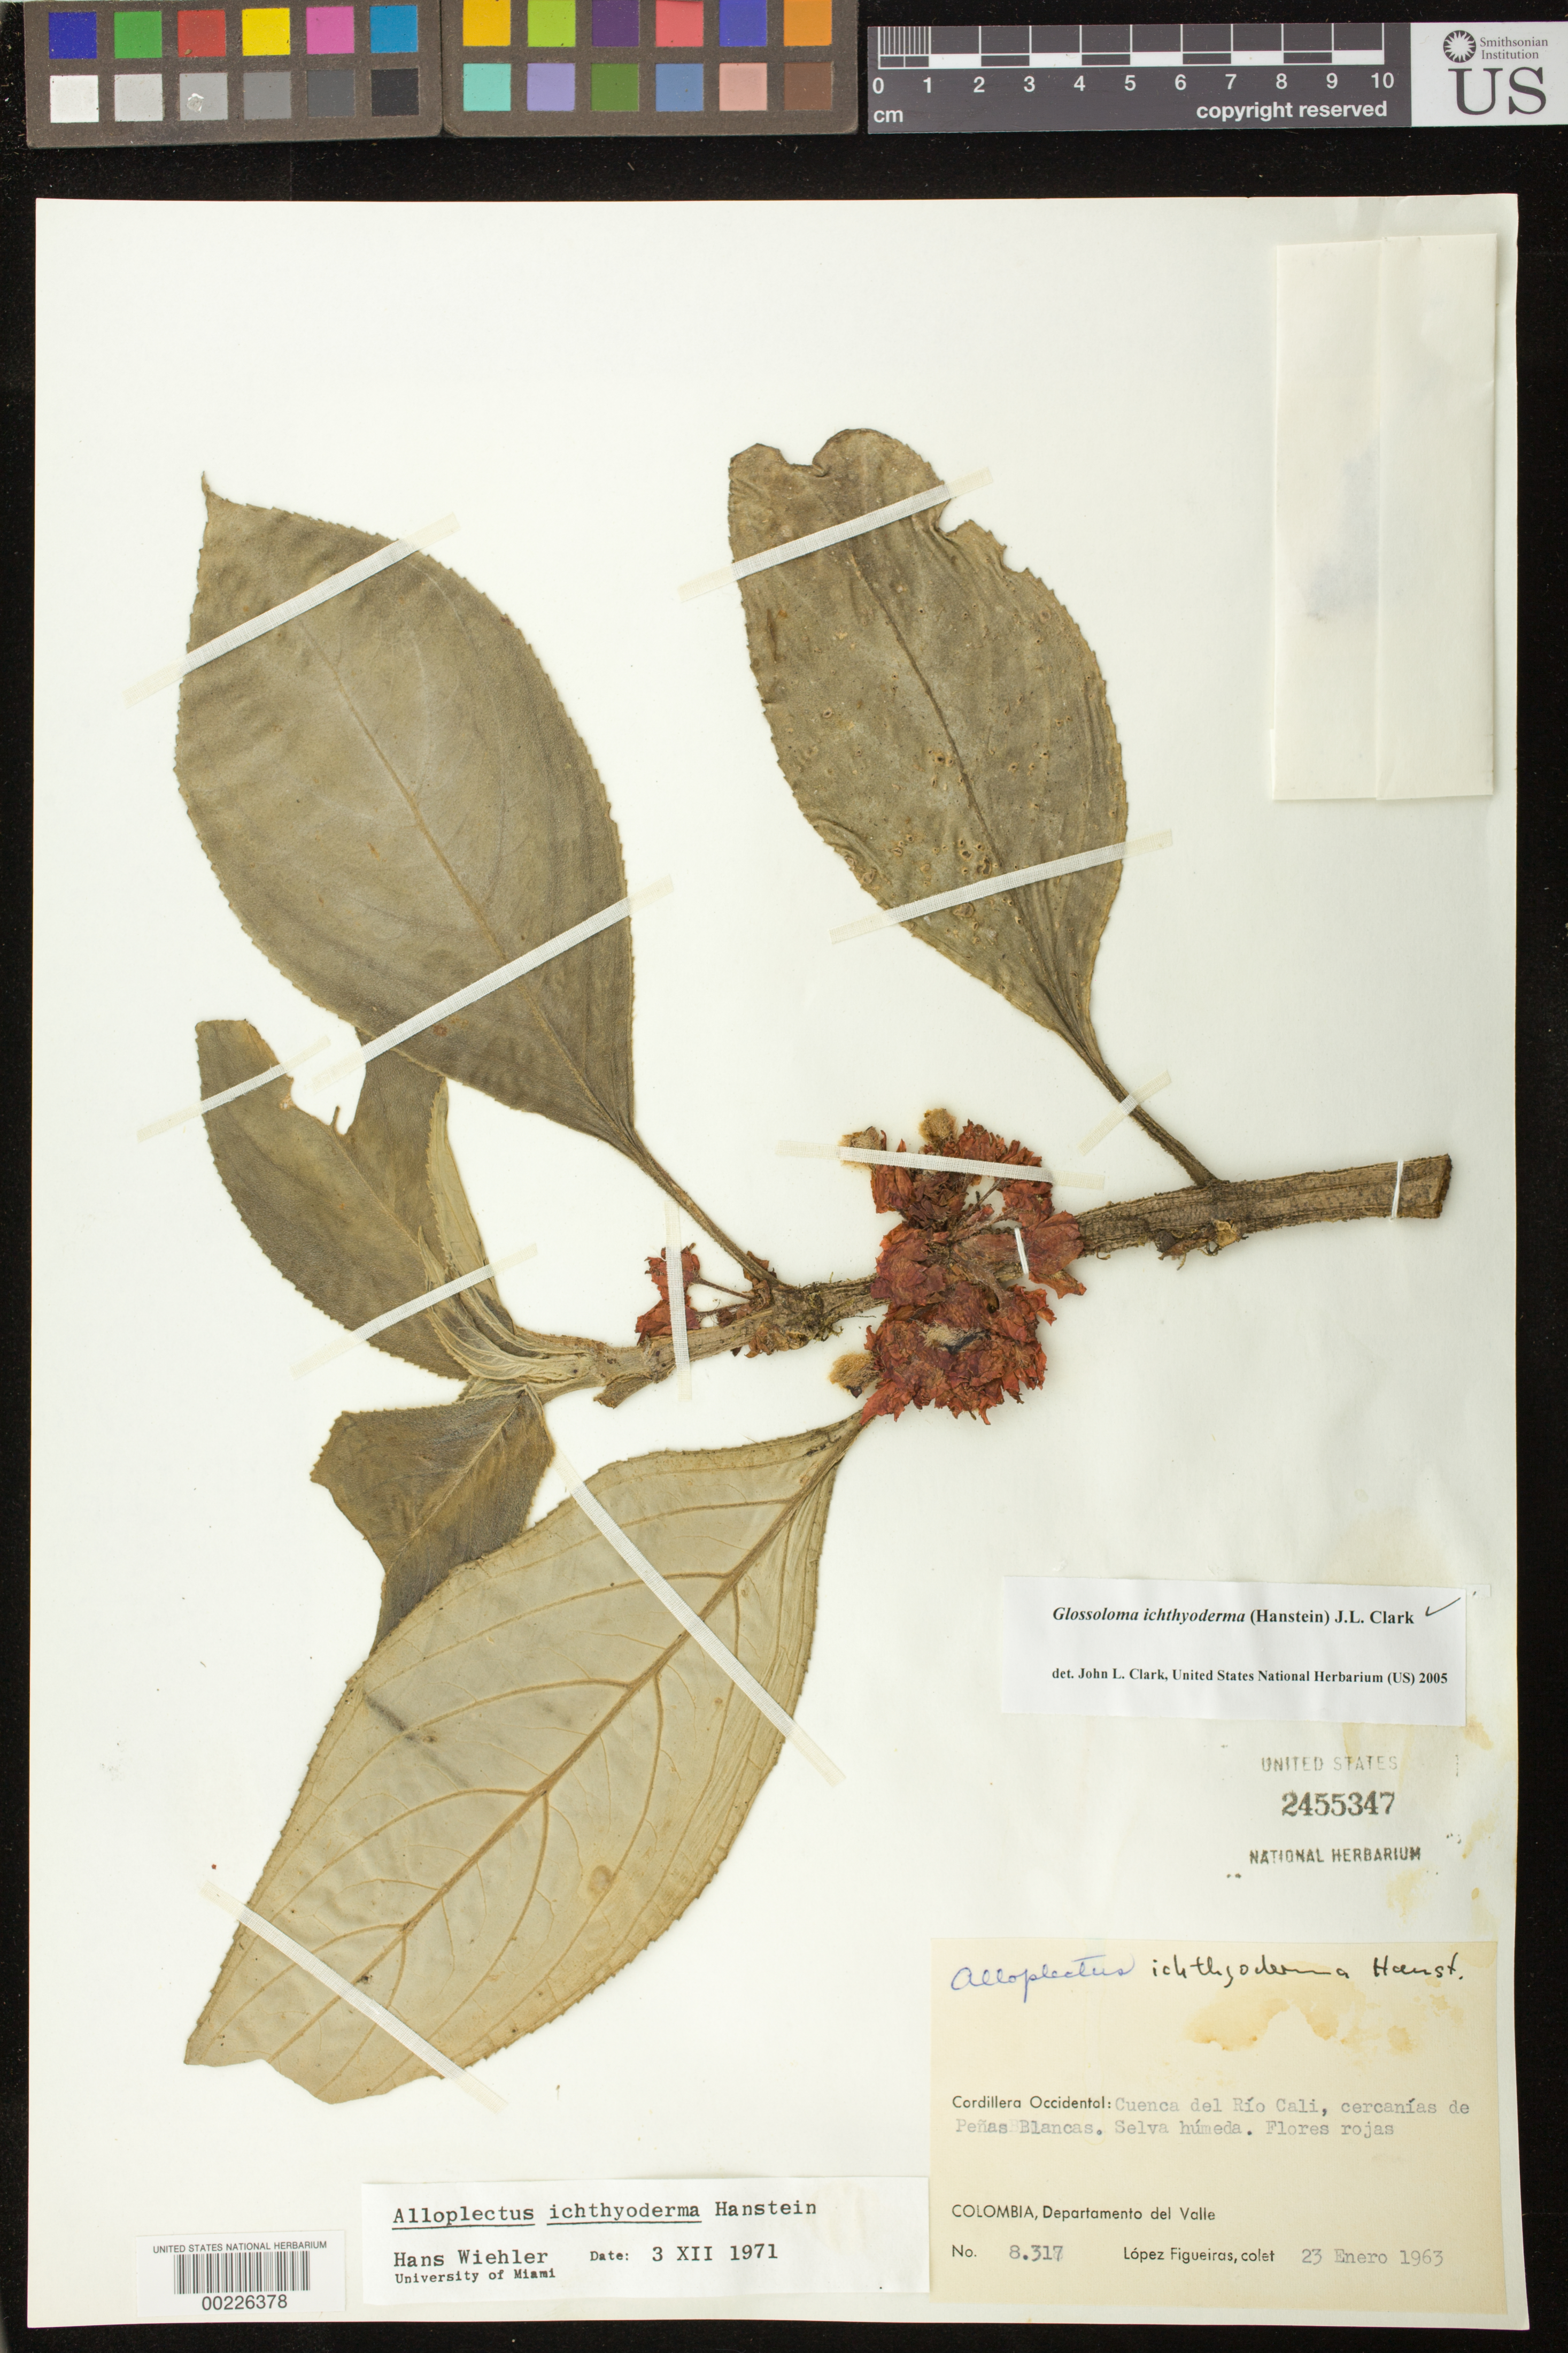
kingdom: Plantae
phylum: Tracheophyta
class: Magnoliopsida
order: Lamiales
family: Gesneriaceae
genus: Glossoloma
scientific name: Glossoloma ichthyoderma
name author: (Hanst.) J.L. Clark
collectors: M. López Figueiras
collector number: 8317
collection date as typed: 23 Jan 1963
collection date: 1963-01-23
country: Colombia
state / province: Valle del Cauca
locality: Cordillera Occidental, basin of Rio Cali, chief city of Penas Blancas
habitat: Humid forest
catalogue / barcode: US 2455347